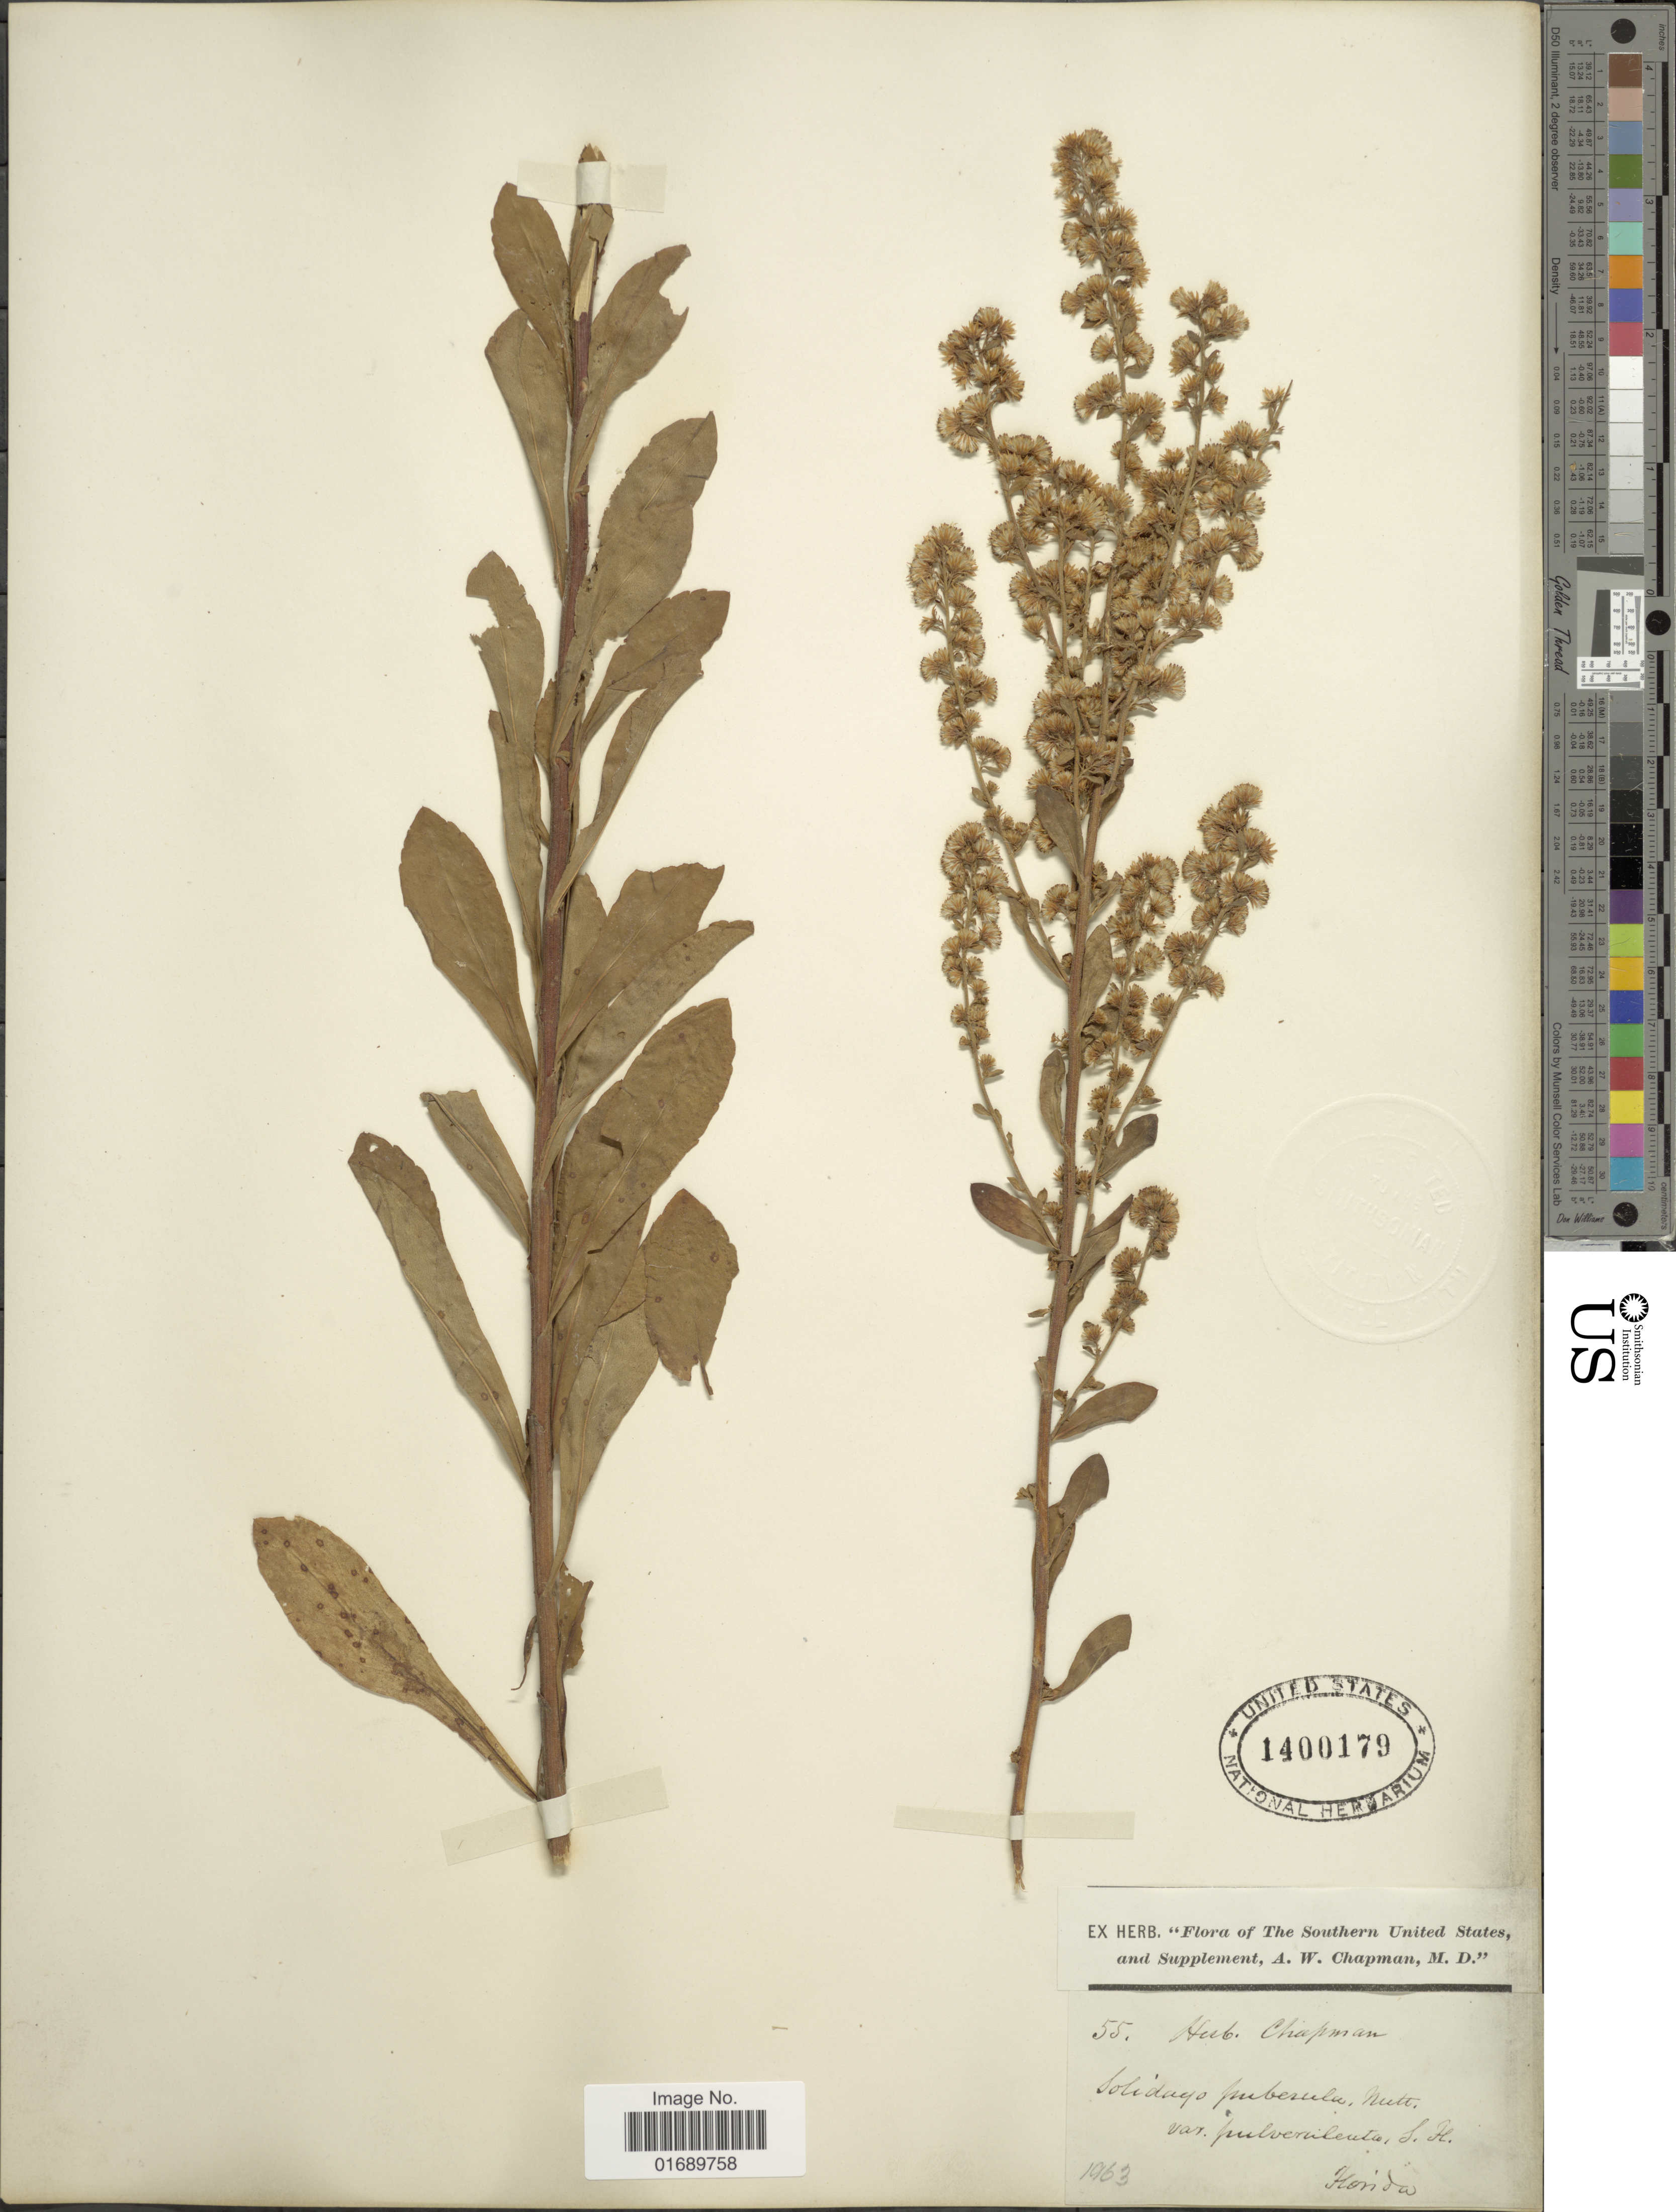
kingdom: Plantae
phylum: Tracheophyta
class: Magnoliopsida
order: Asterales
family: Asteraceae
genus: Solidago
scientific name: Solidago puberula var. pulverulenta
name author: (Nutt.) Chapman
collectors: A. W. Chapman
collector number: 55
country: United States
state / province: Florida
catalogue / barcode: US 1400179